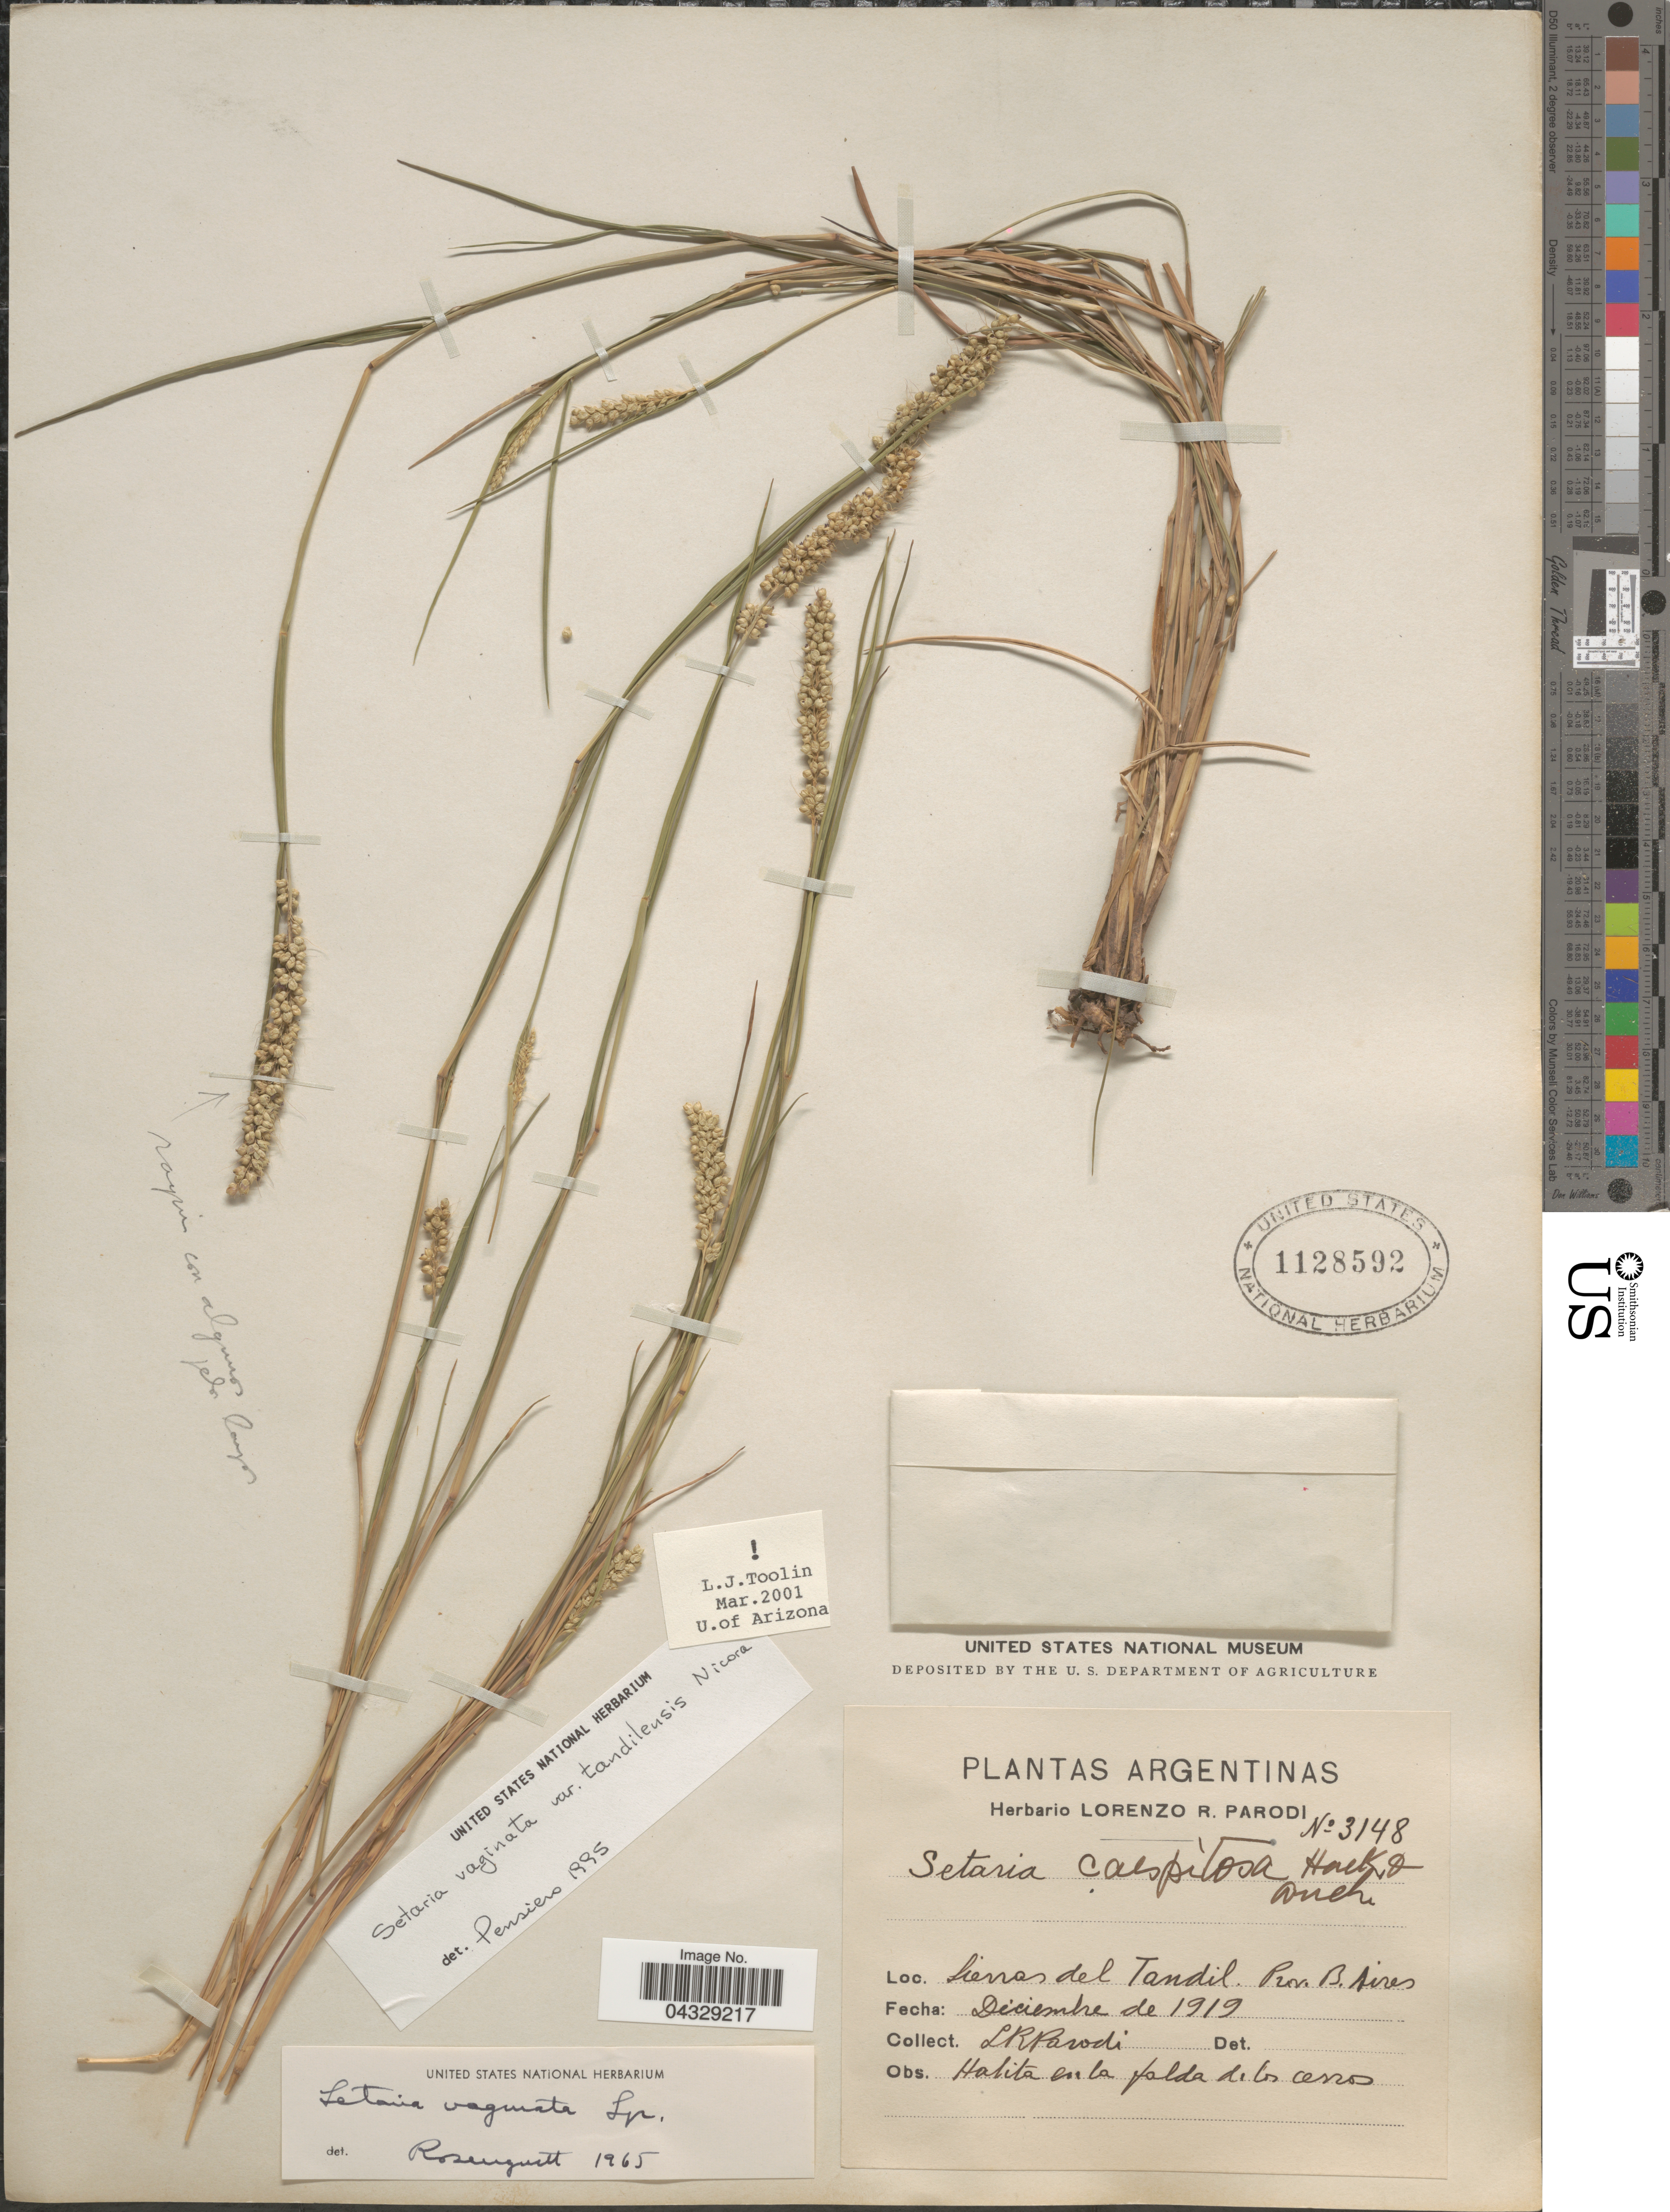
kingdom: Plantae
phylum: Tracheophyta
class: Liliopsida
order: Poales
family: Poaceae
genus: Setaria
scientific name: Setaria vaginata var. tandilensis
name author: Nicora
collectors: L. R. Parodi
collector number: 3148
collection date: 1919-12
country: Argentina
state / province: Buenos Aires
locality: Sierras del Tandil.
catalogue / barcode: US 1128592